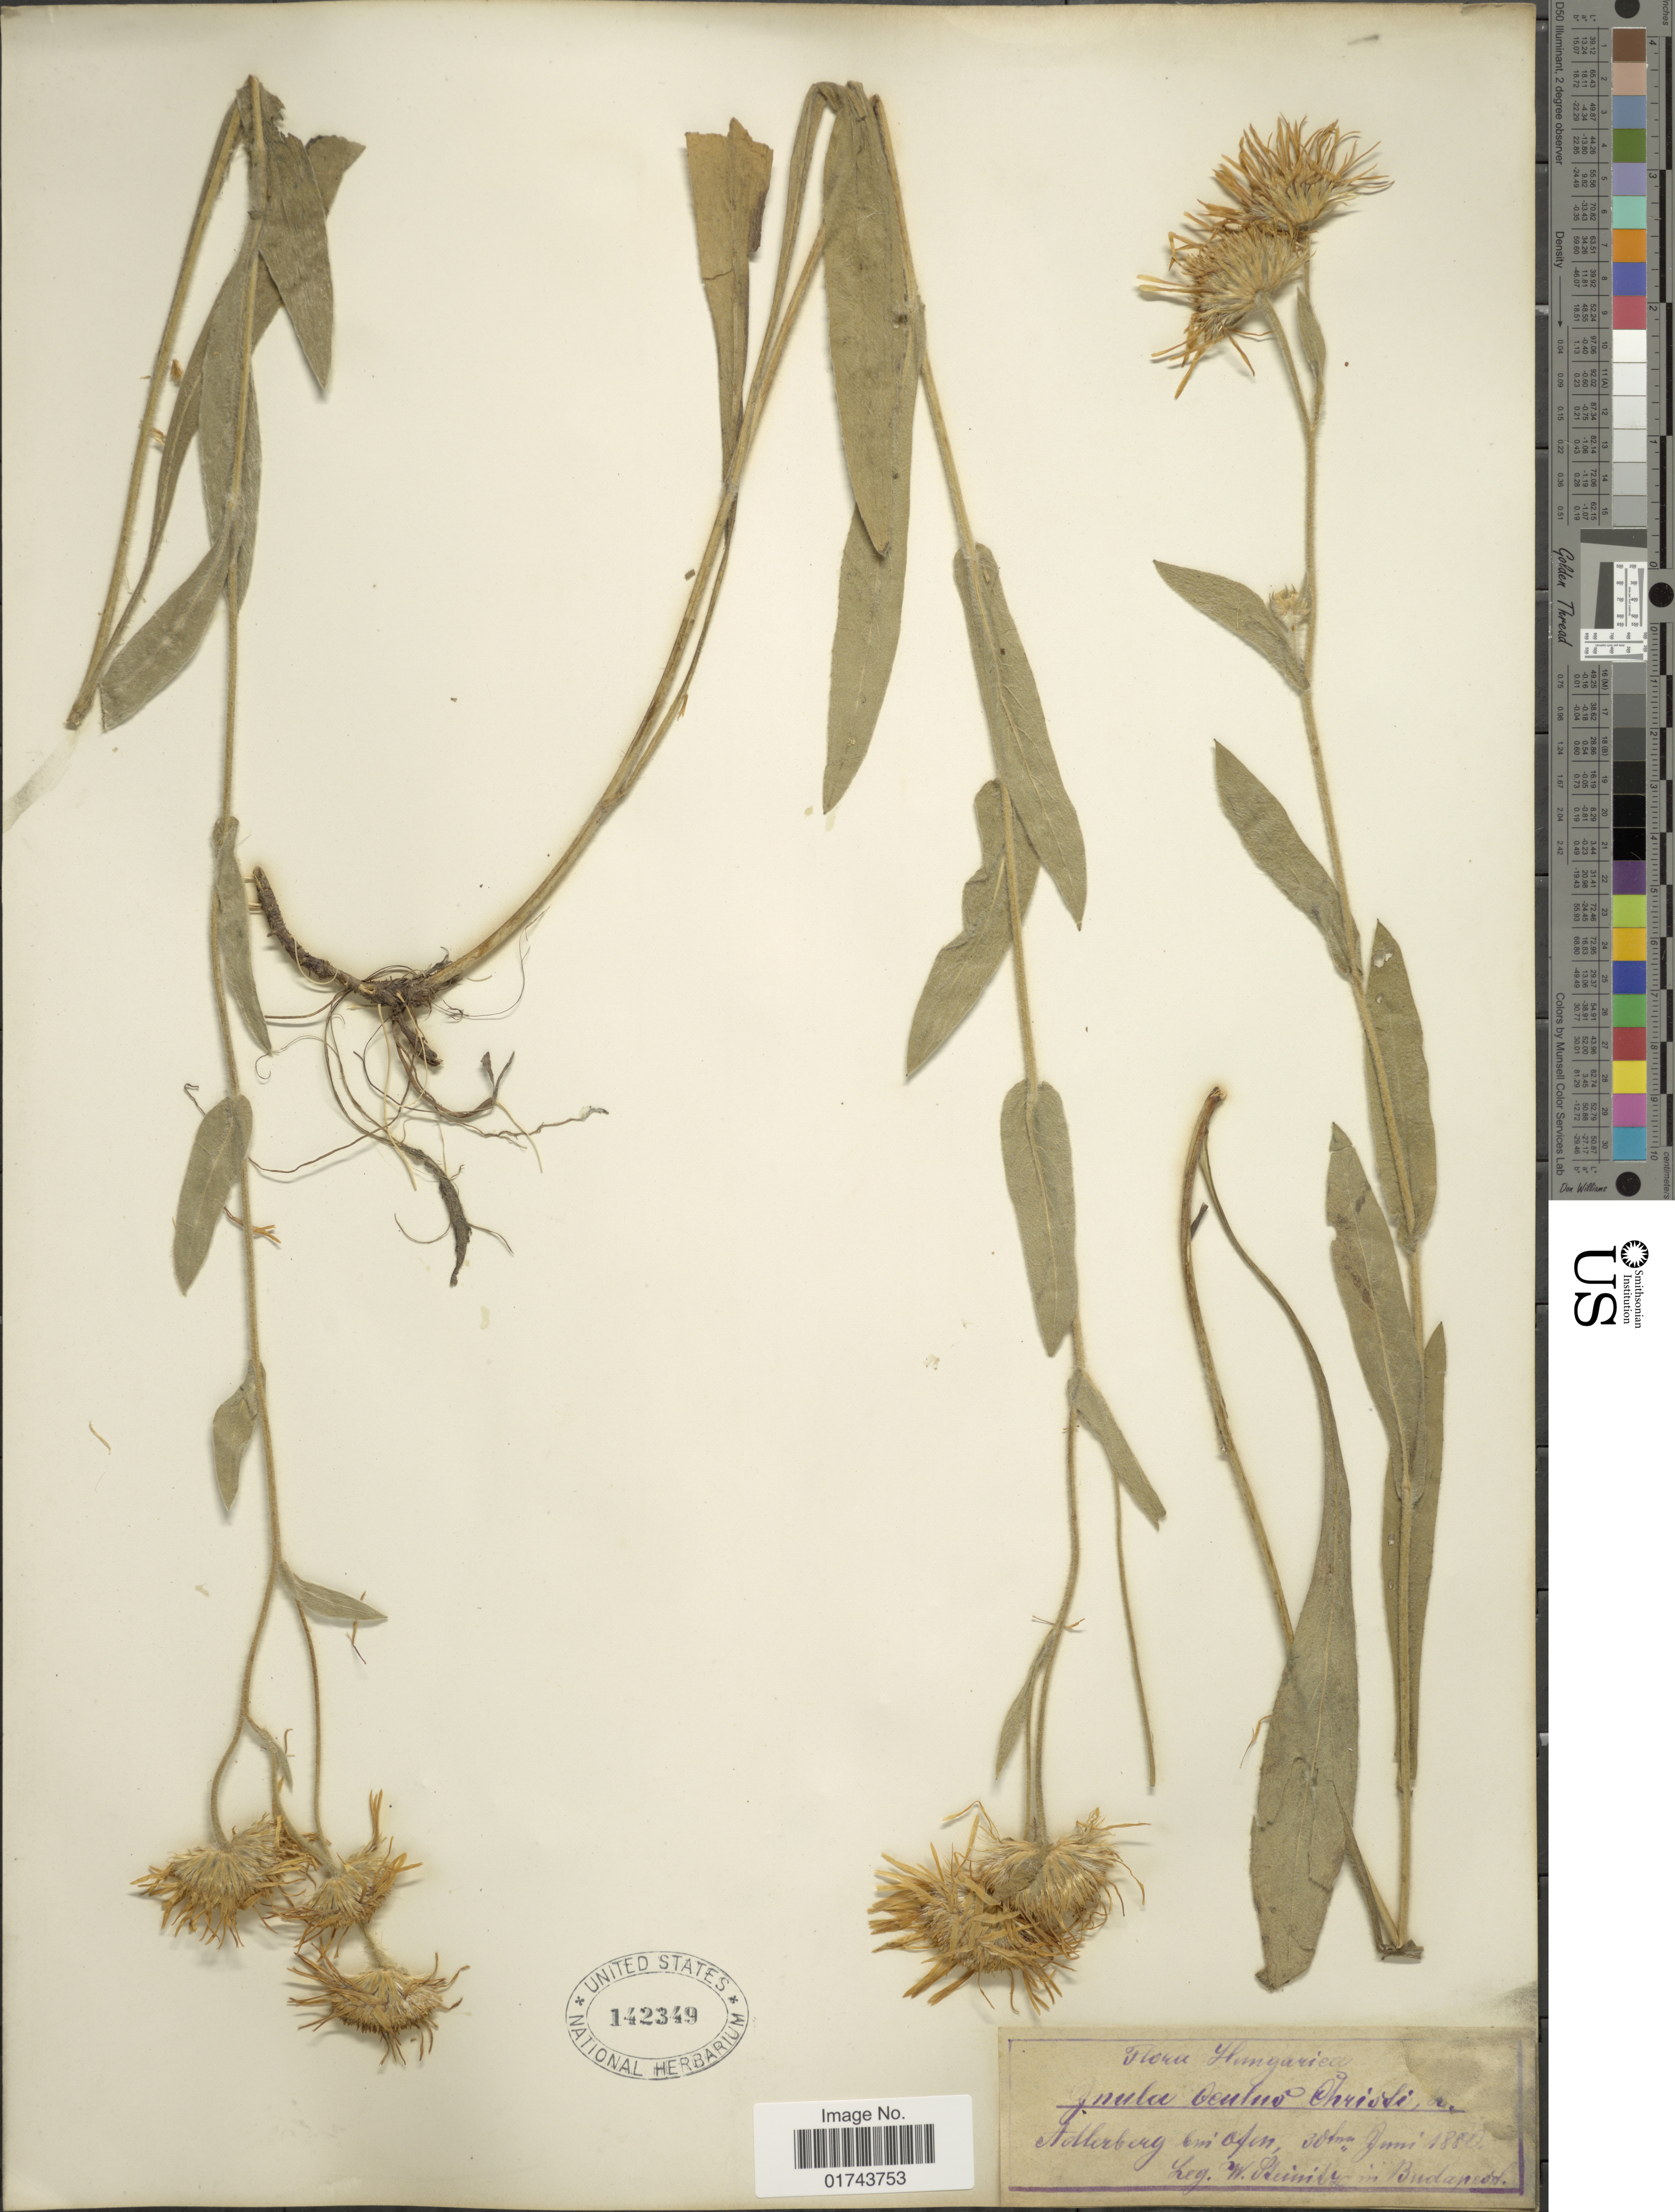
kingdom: Plantae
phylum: Tracheophyta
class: Magnoliopsida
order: Asterales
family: Asteraceae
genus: Inula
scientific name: Inula oculus-christi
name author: L.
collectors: W. Steinitz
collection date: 1880-06-30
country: Hungary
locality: Hungarica, Totterberg 6m Ofen [interpreted]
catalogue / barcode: US 142349